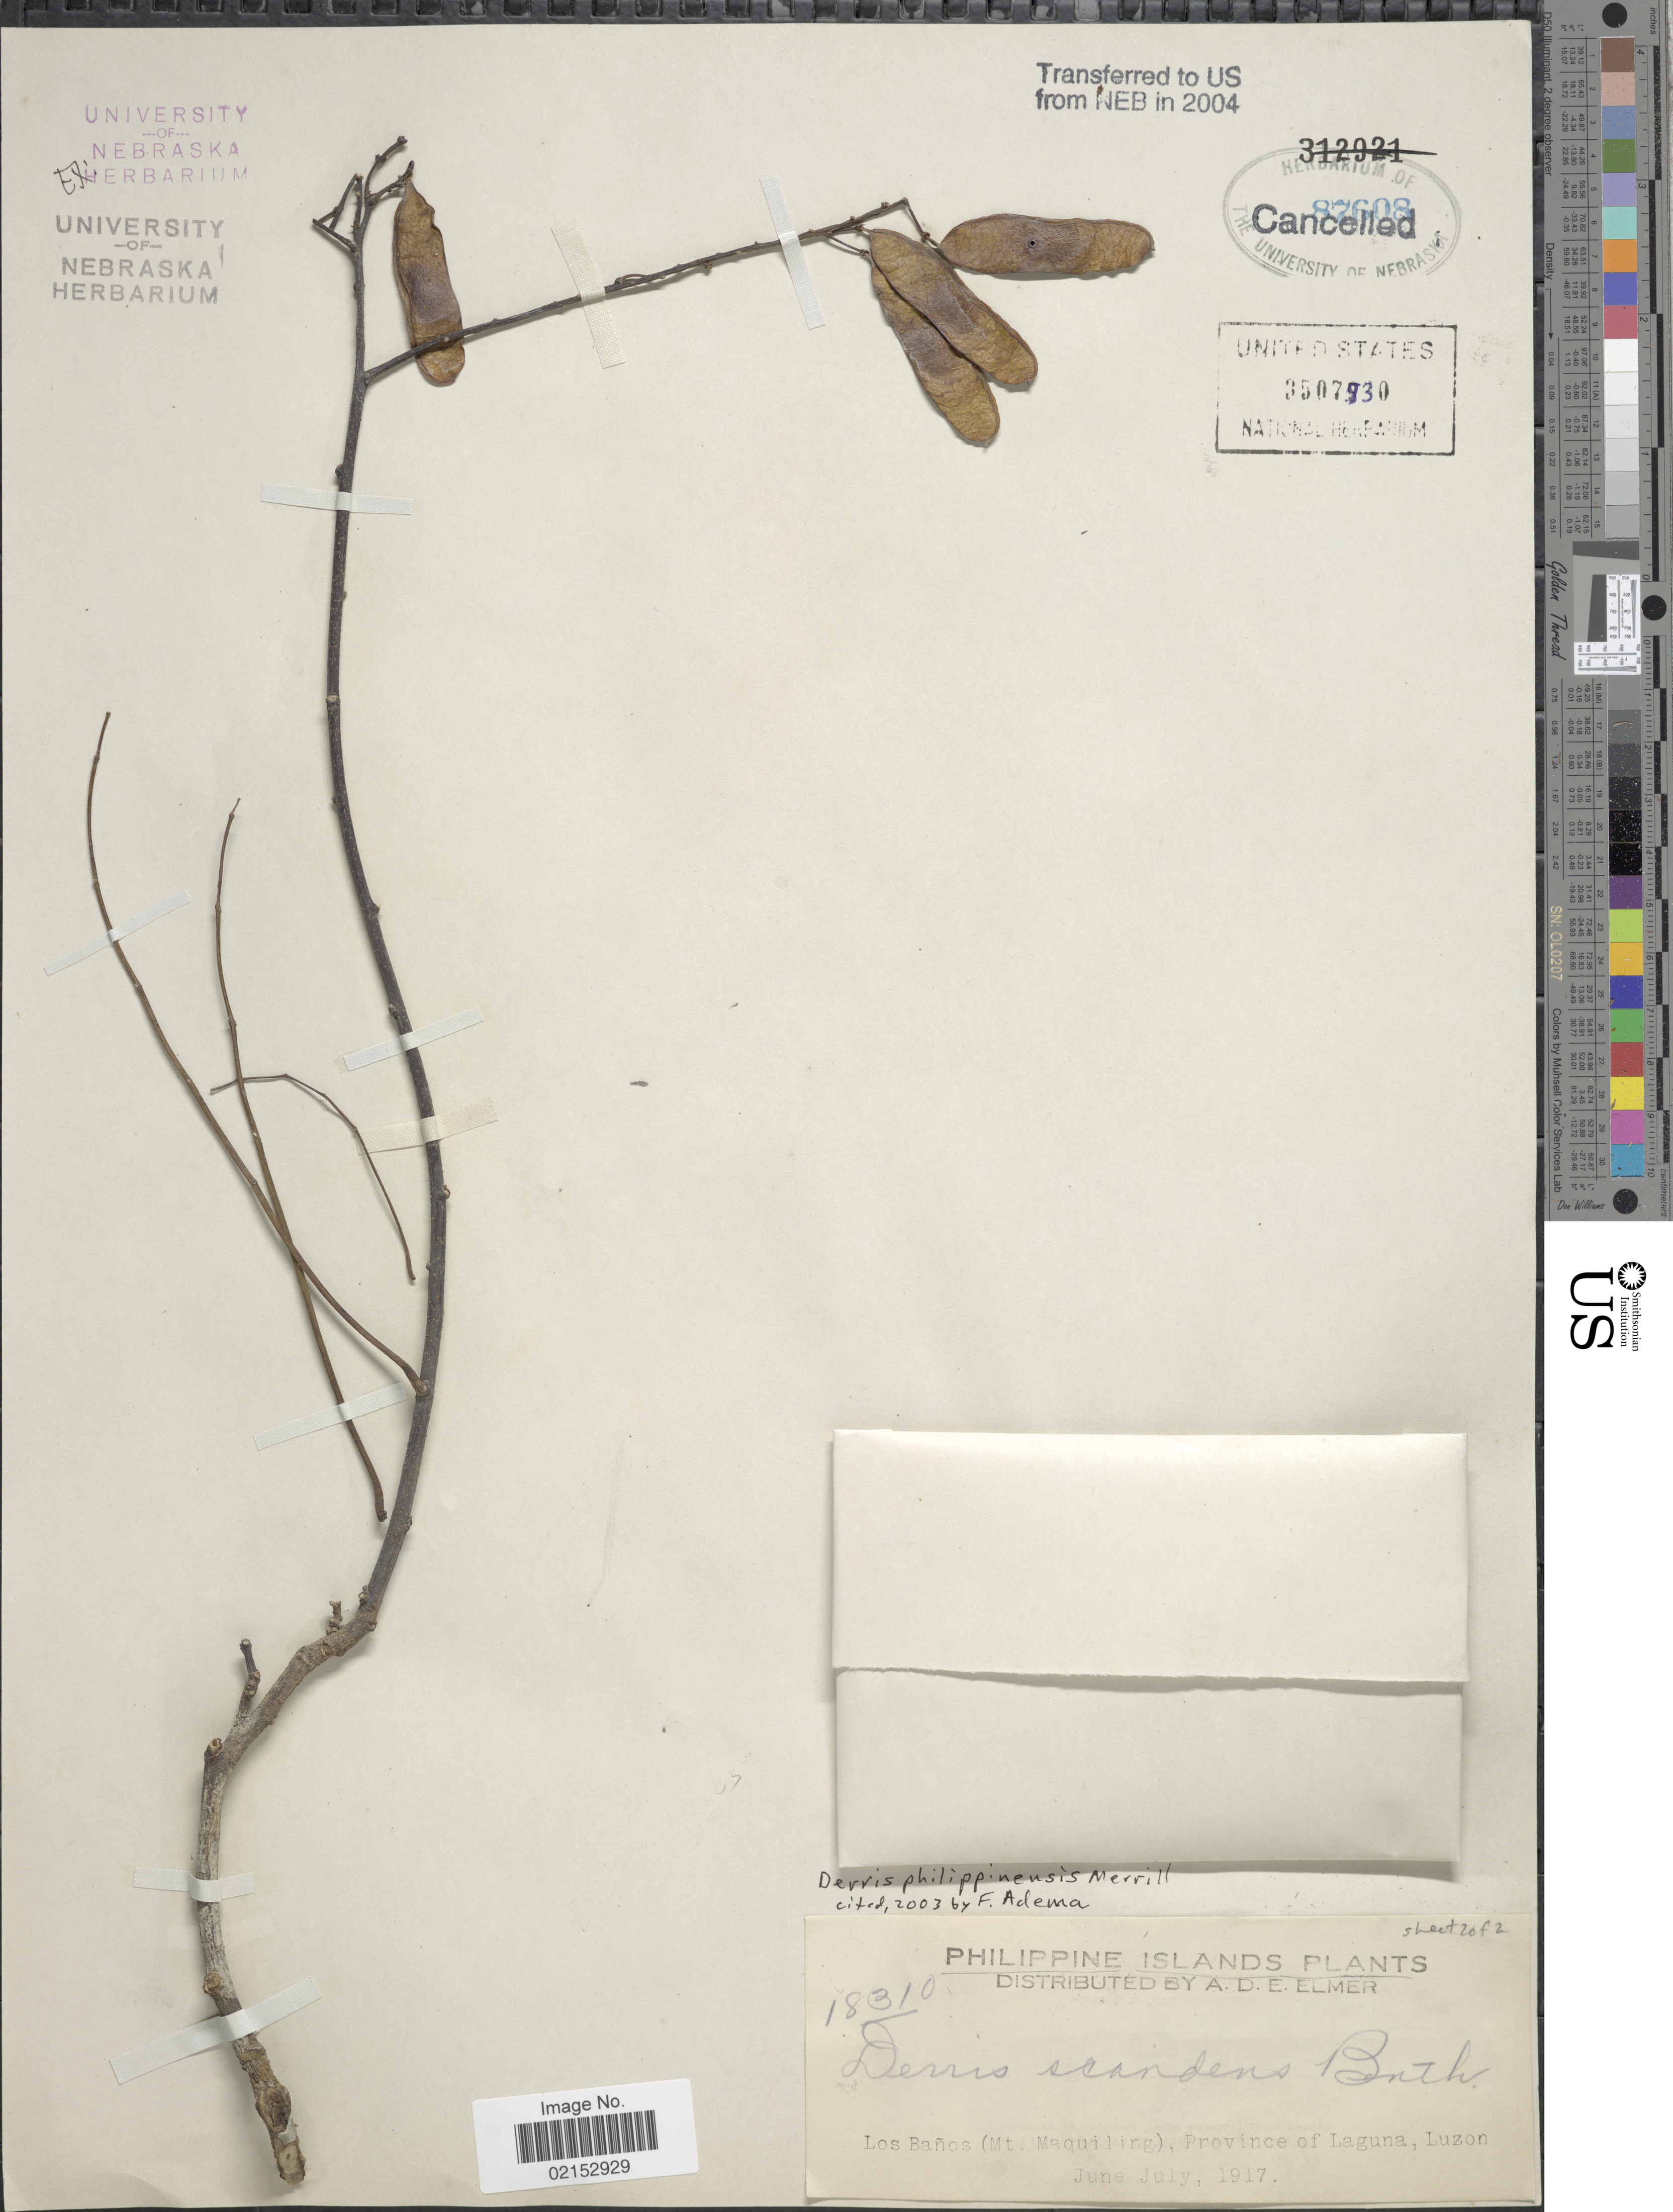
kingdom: Plantae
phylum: Tracheophyta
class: Magnoliopsida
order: Fabales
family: Fabaceae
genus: Brachypterum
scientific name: Brachypterum philippinense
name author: (Merr.) Adema & Sirich.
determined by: Strong, Mark T., (BOT), Smithsonian Institution - National Museum of Natural History (UNITED STATES)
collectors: A. D. E. Elmer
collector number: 18310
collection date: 1917-06/1917-07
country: Philippines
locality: Philippine Islands, Los Baños (Mt Maquiling) Province of Laguna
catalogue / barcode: US 3507930